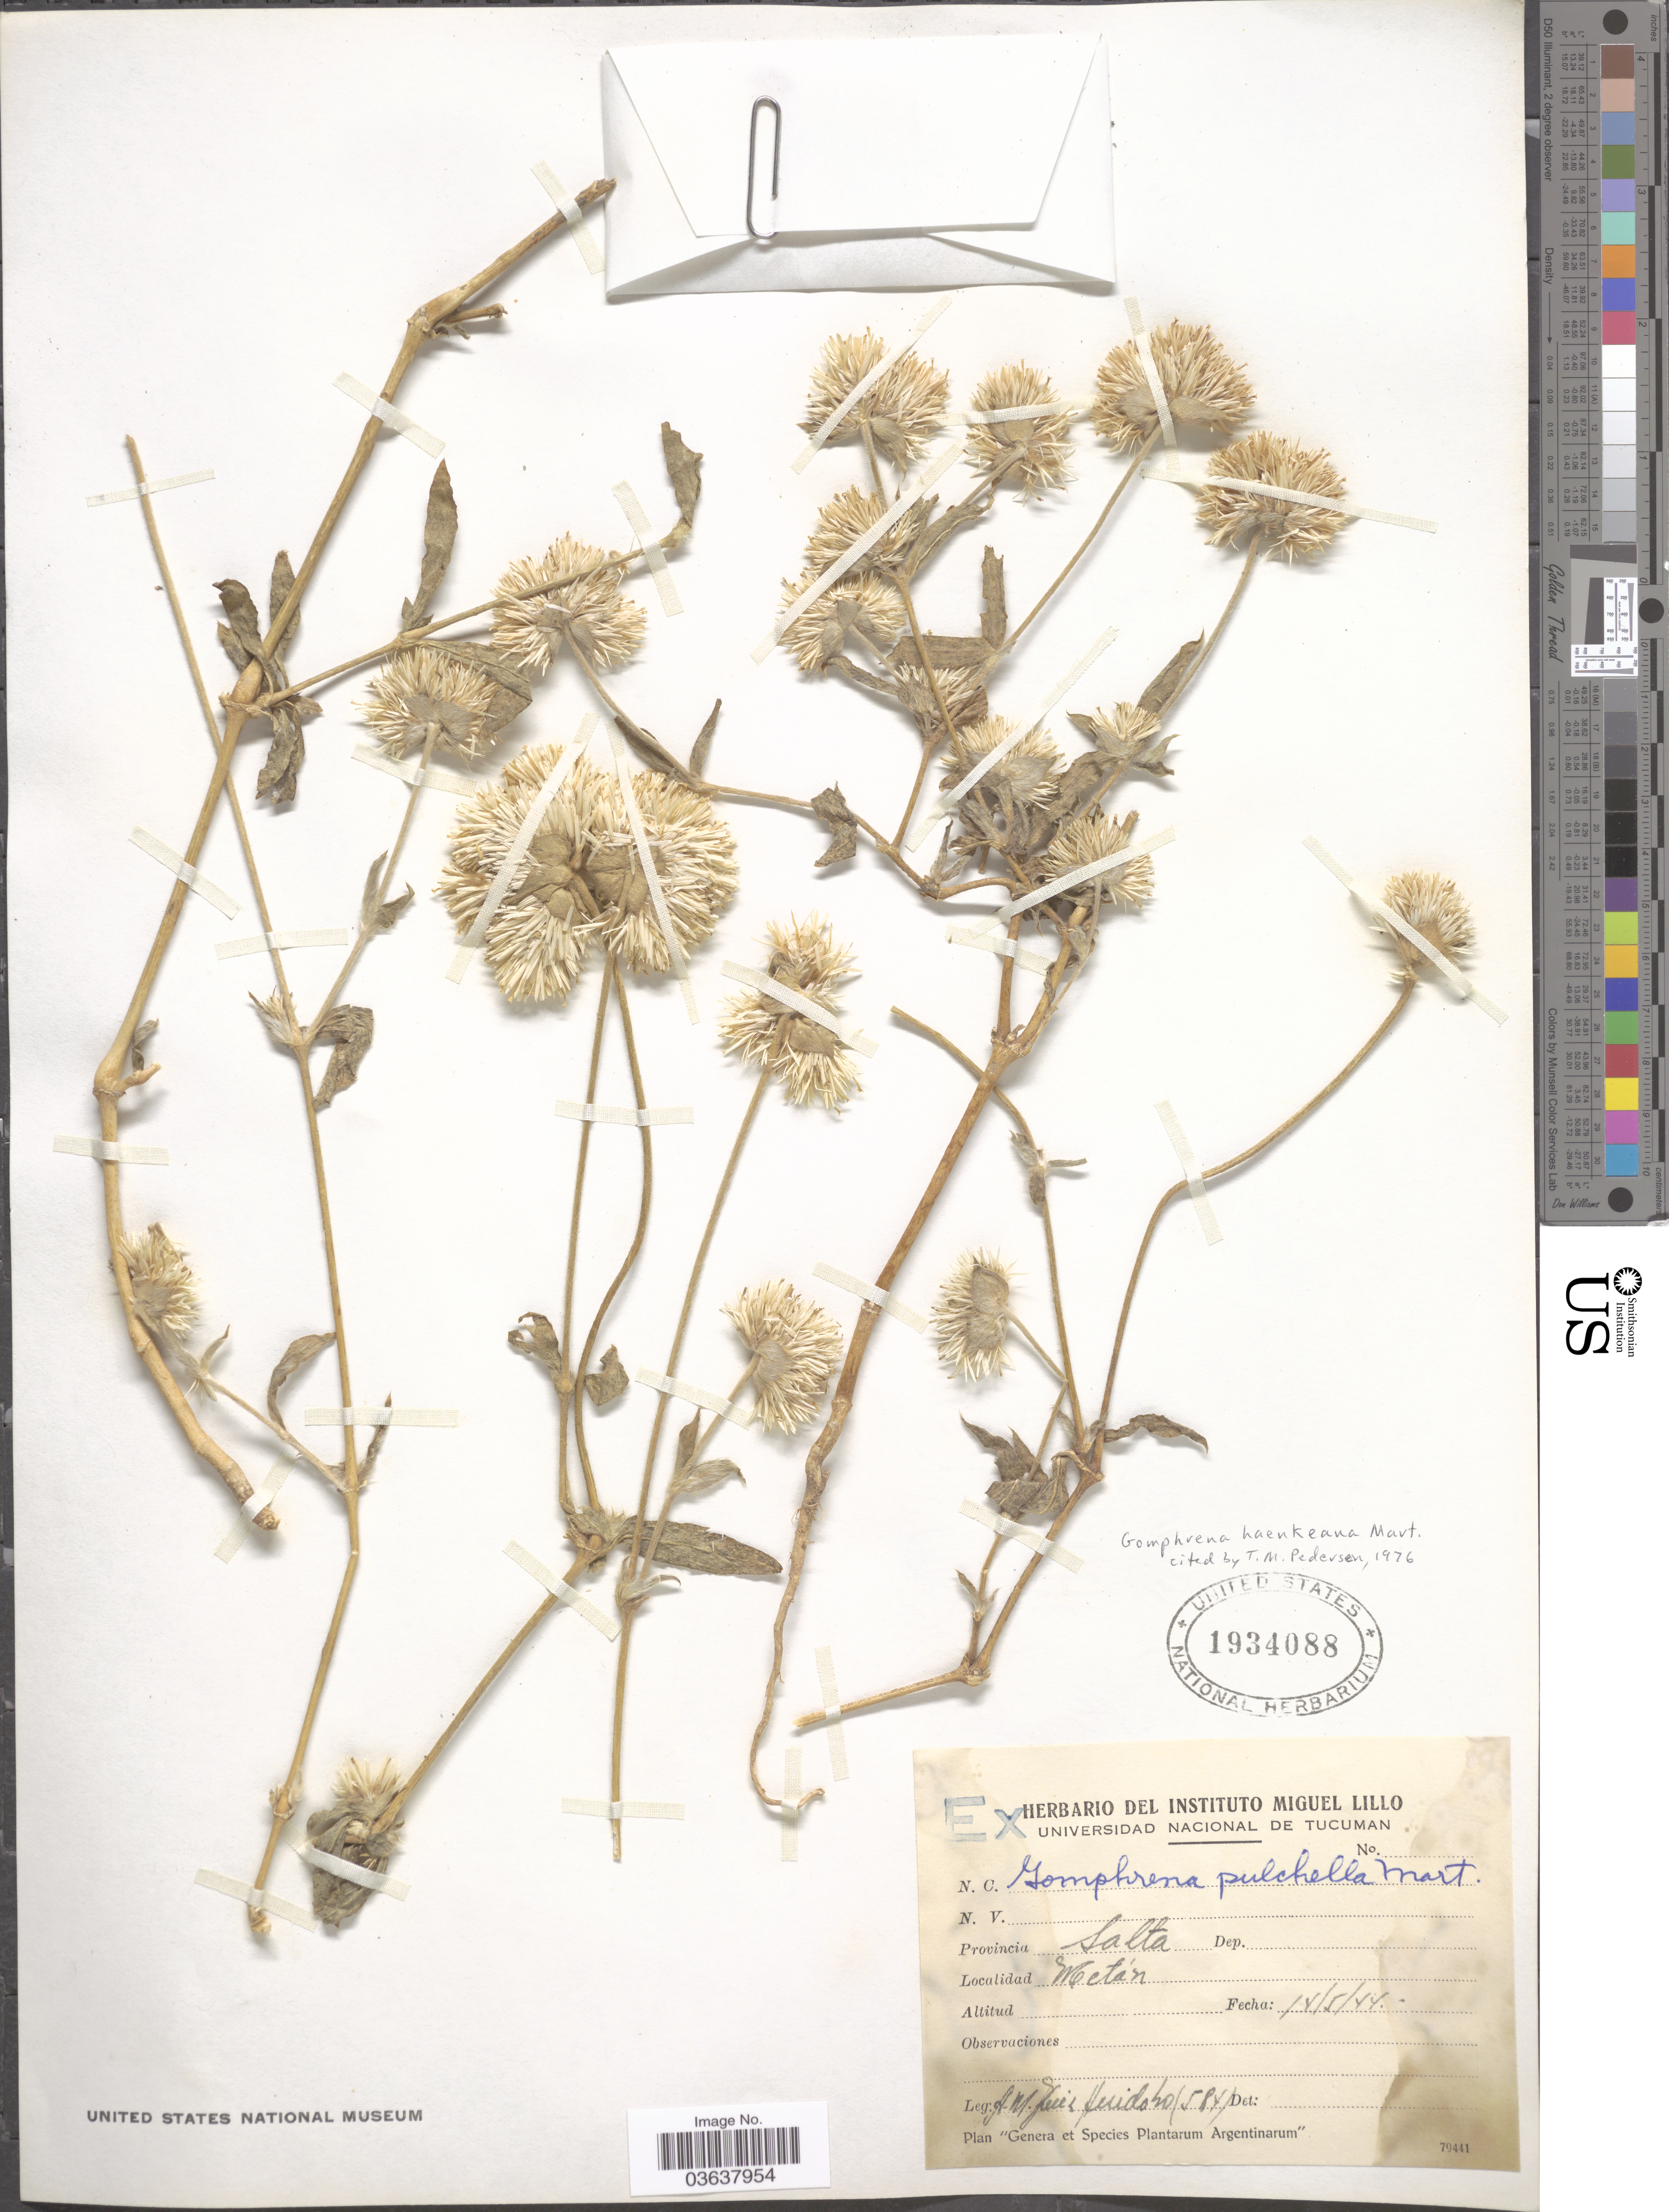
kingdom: Plantae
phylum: Tracheophyta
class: Magnoliopsida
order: Caryophyllales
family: Amaranthaceae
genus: Gomphrena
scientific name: Gomphrena haenkeana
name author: Mart.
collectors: A. Ruiz Huidobo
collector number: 584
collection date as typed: Transcribed d/m/y: 14/5/44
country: Argentina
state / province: Salta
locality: Metán.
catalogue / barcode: US 1934088